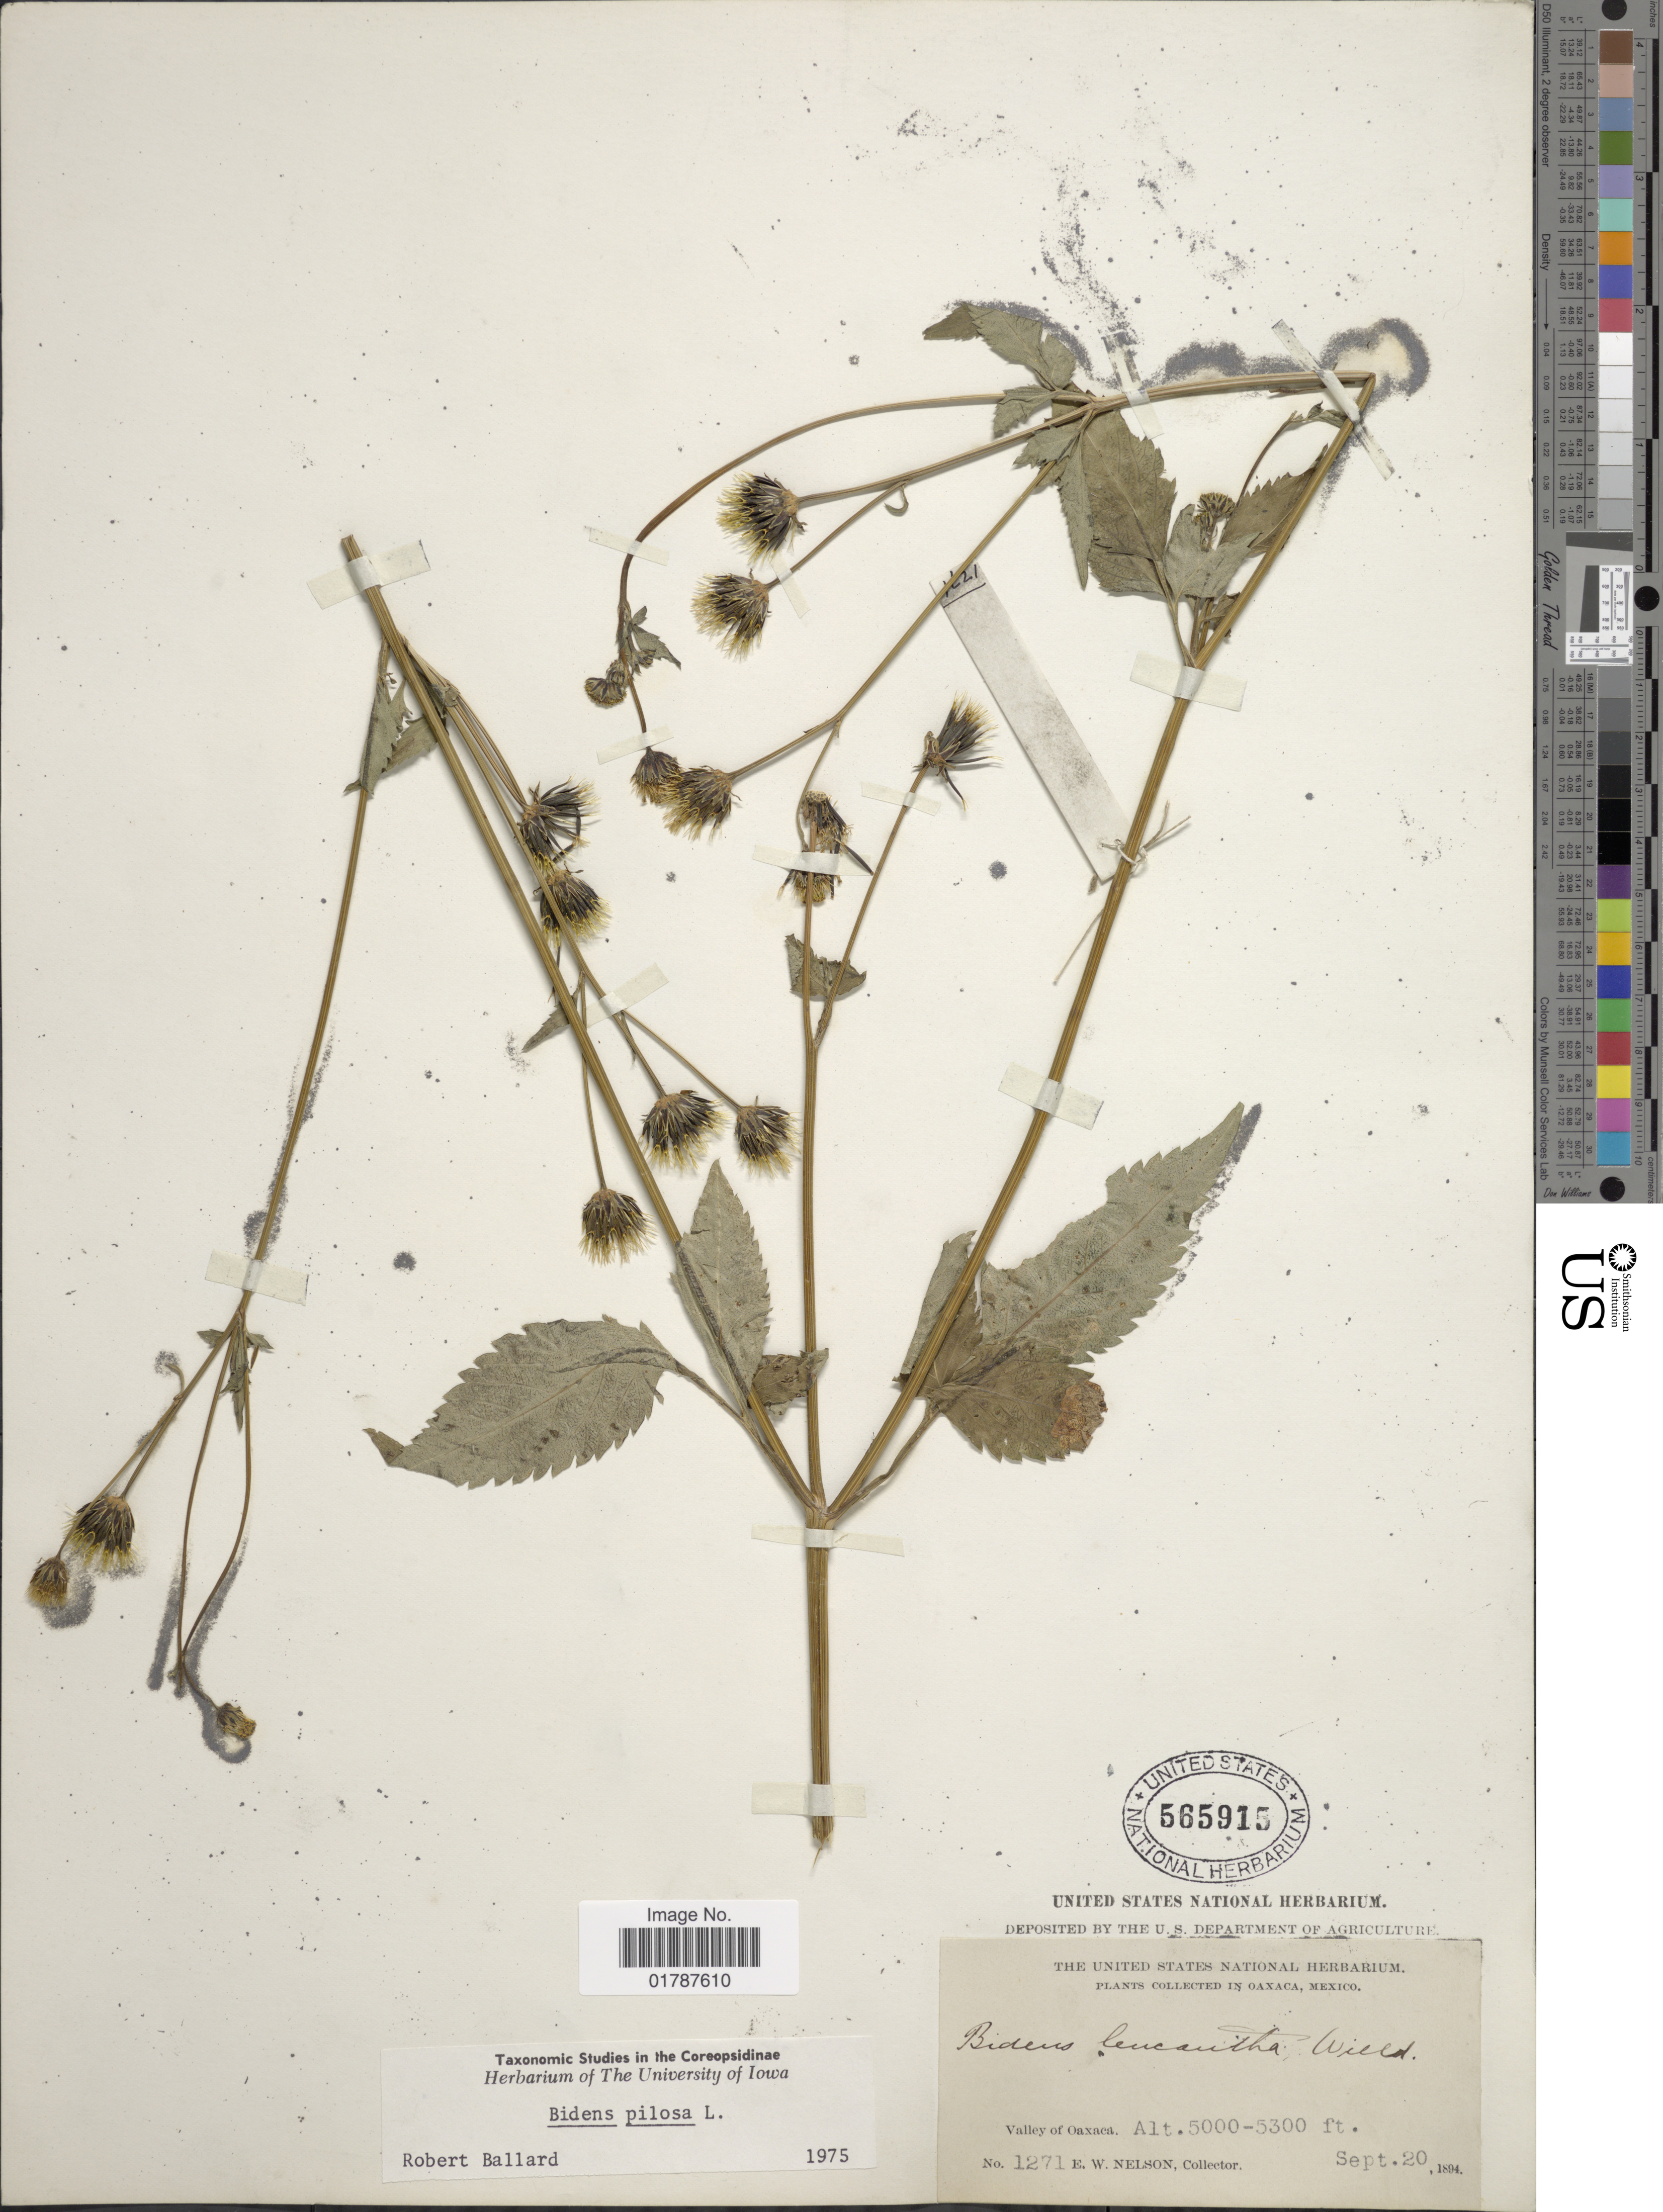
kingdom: Plantae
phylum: Tracheophyta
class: Magnoliopsida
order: Asterales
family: Asteraceae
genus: Bidens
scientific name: Bidens pilosa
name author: L.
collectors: E. W. Nelson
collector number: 1271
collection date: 1894-09-20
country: Mexico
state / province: Oaxaca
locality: In Oaxaca, Mexico, Valley of Oaxaca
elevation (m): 1524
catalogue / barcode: US 565915